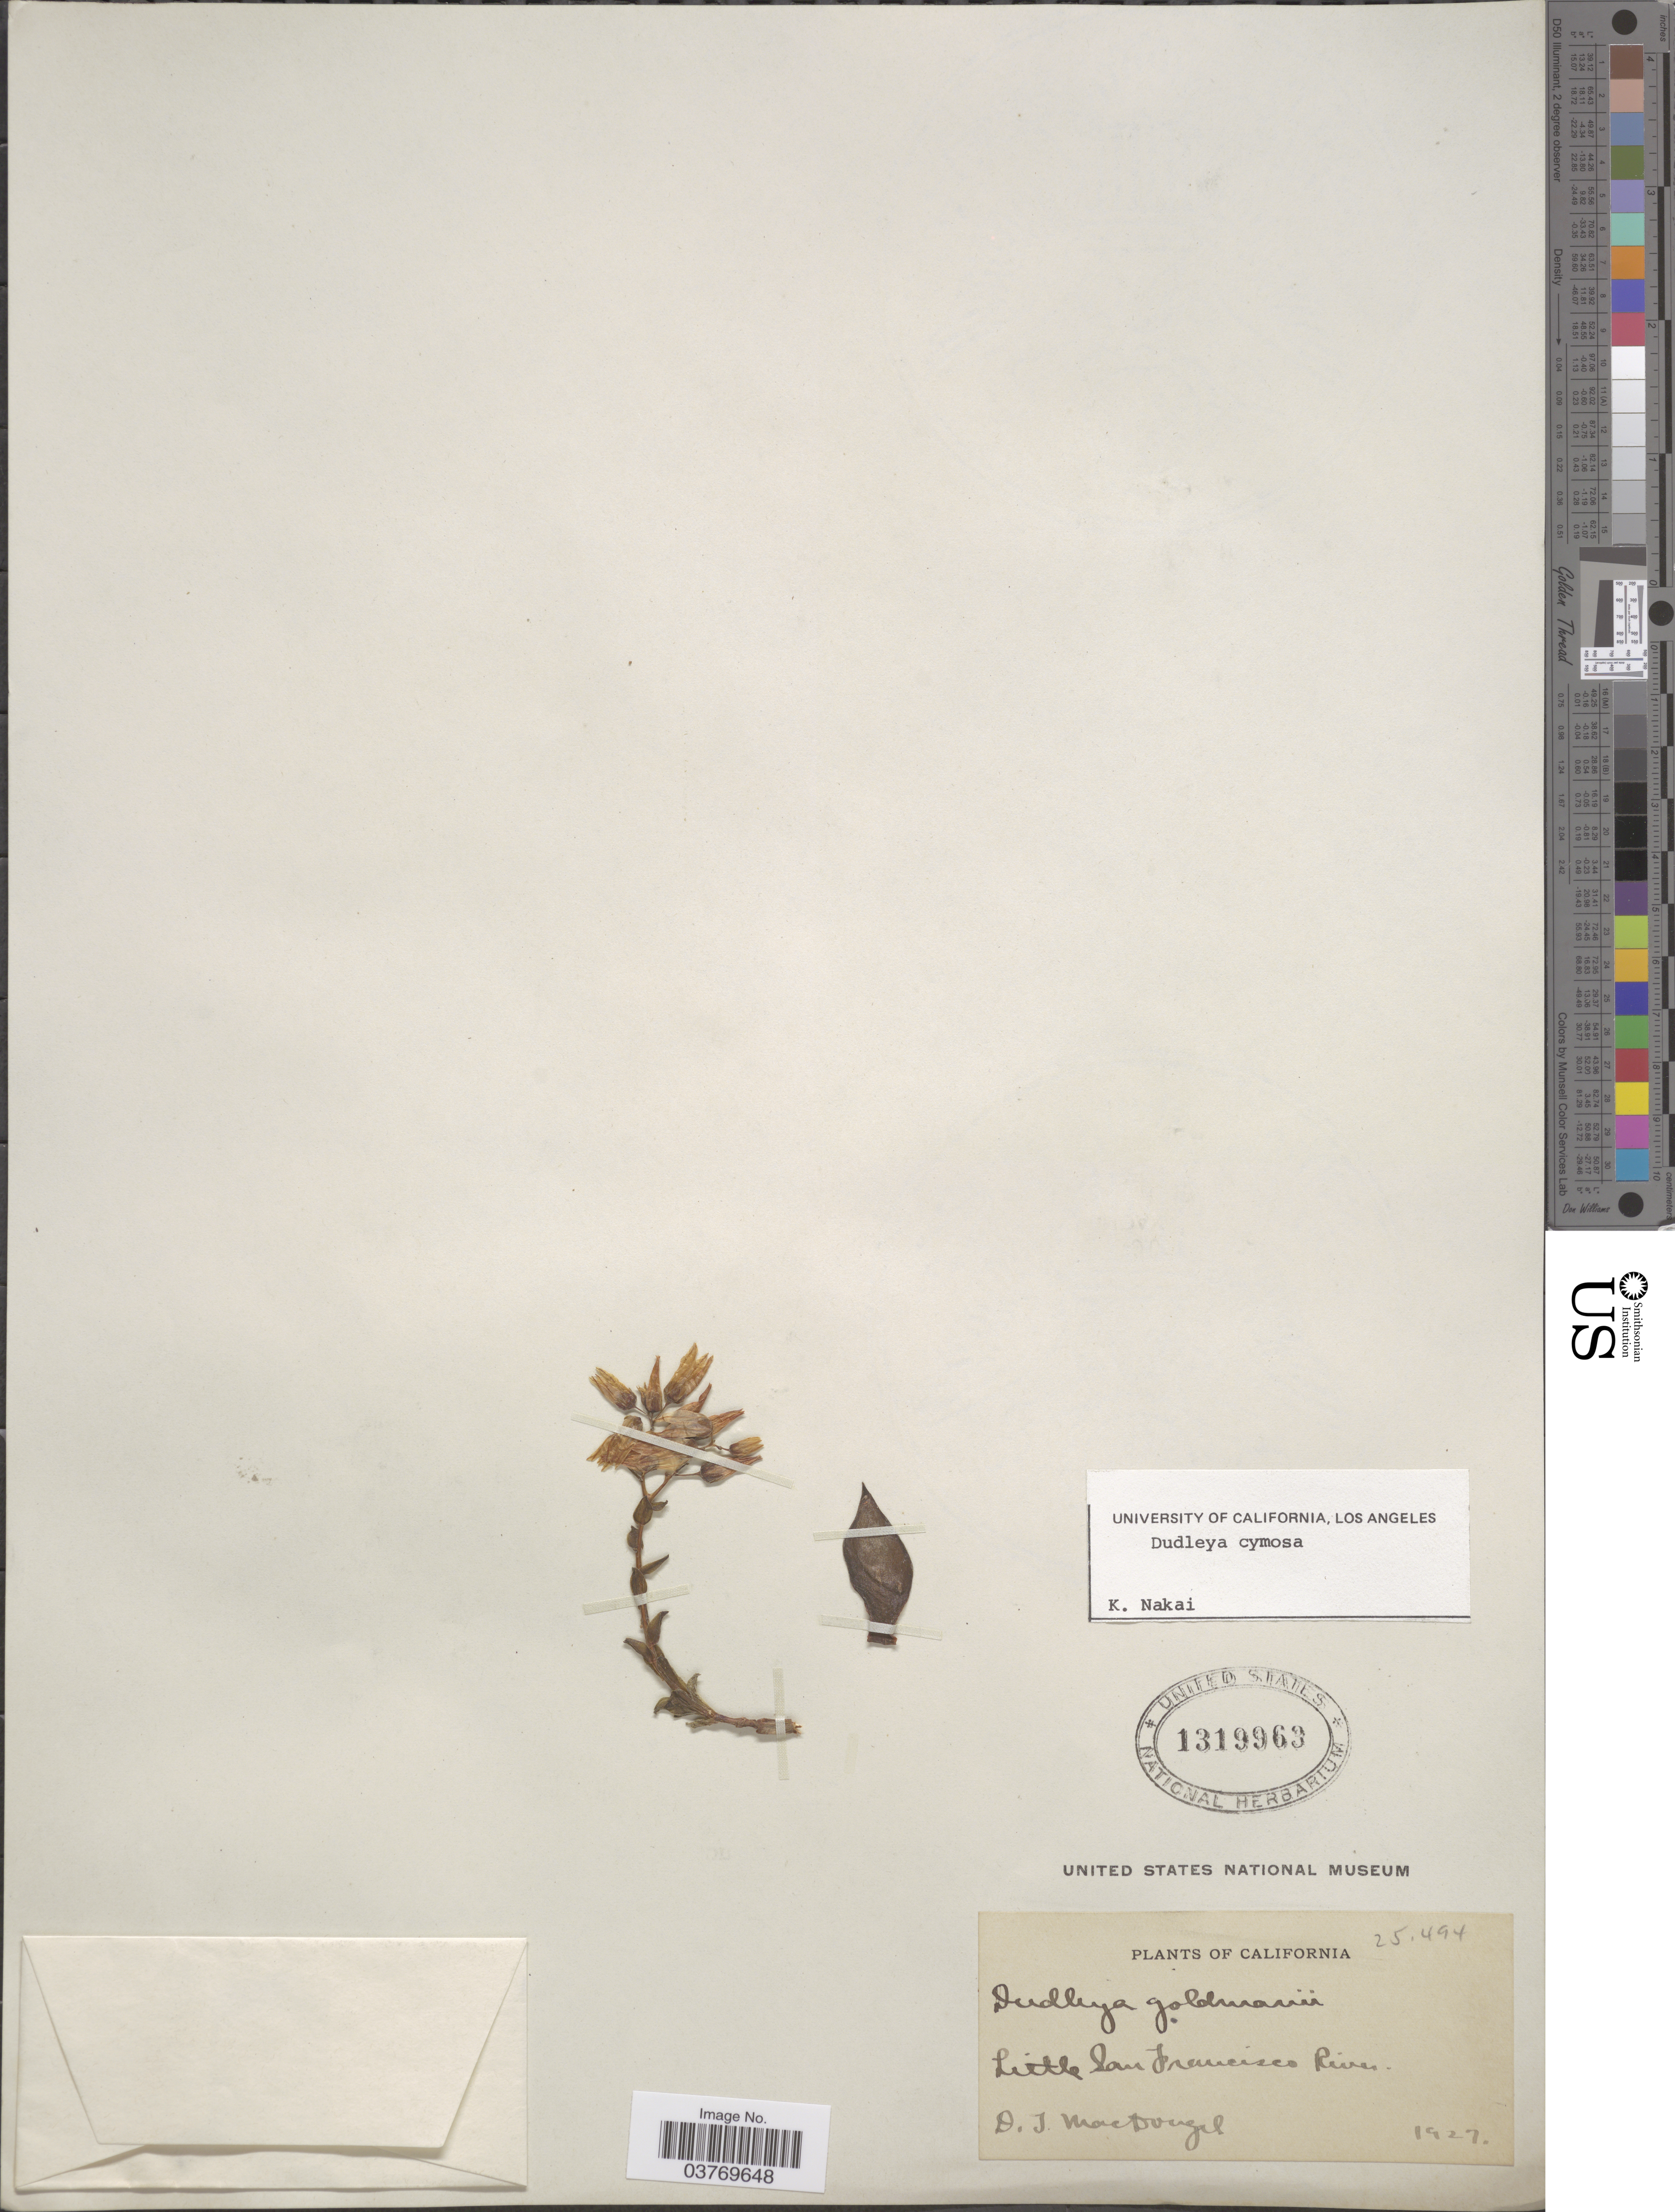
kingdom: Plantae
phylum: Tracheophyta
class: Magnoliopsida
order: Saxifragales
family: Crassulaceae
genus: Dudleya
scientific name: Dudleya cymosa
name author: (Lem.) Britton & Rose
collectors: D. T. MacDougal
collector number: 25494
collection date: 1927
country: United States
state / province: California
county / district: San Francisco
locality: Little San Francisco River.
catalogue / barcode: US 1319963